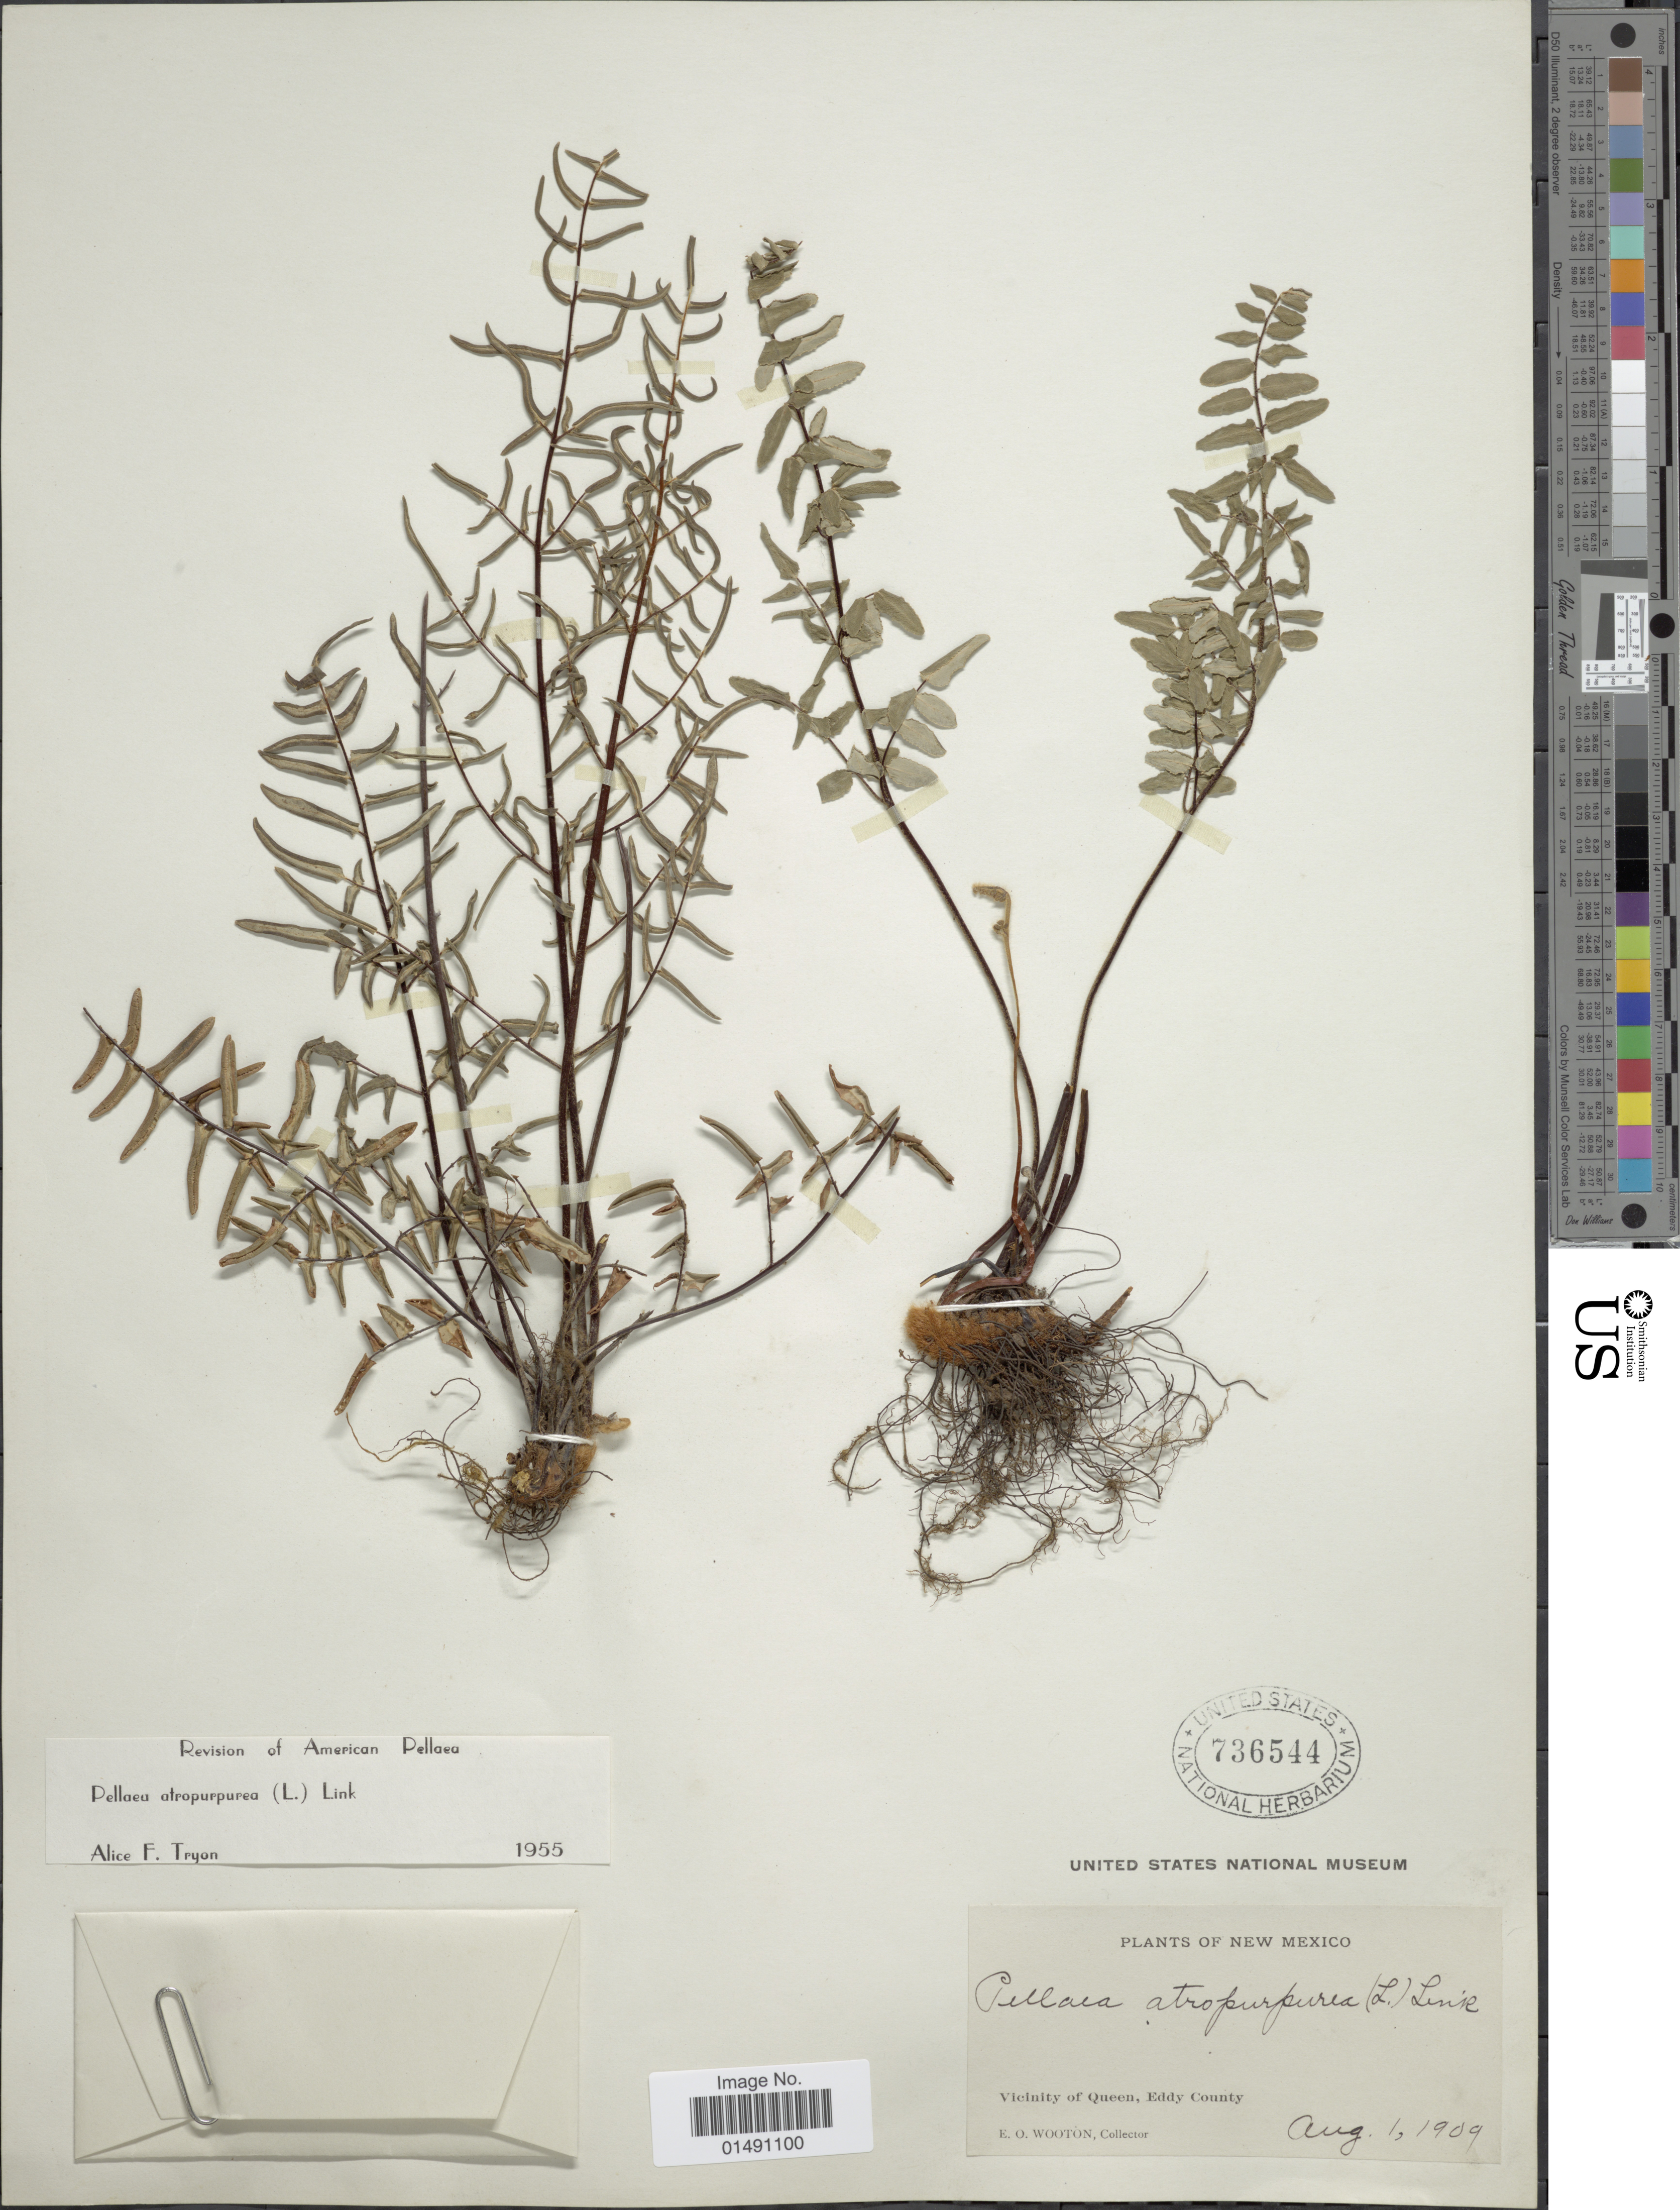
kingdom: Plantae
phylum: Tracheophyta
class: Polypodiopsida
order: Polypodiales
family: Pteridaceae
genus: Pellaea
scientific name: Pellaea atropurpurea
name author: (L.) Link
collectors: E. O. Wooton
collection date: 1909-08-01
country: United States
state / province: New Mexico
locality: Vicinity of Queen, Eddy County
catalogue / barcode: US 736544